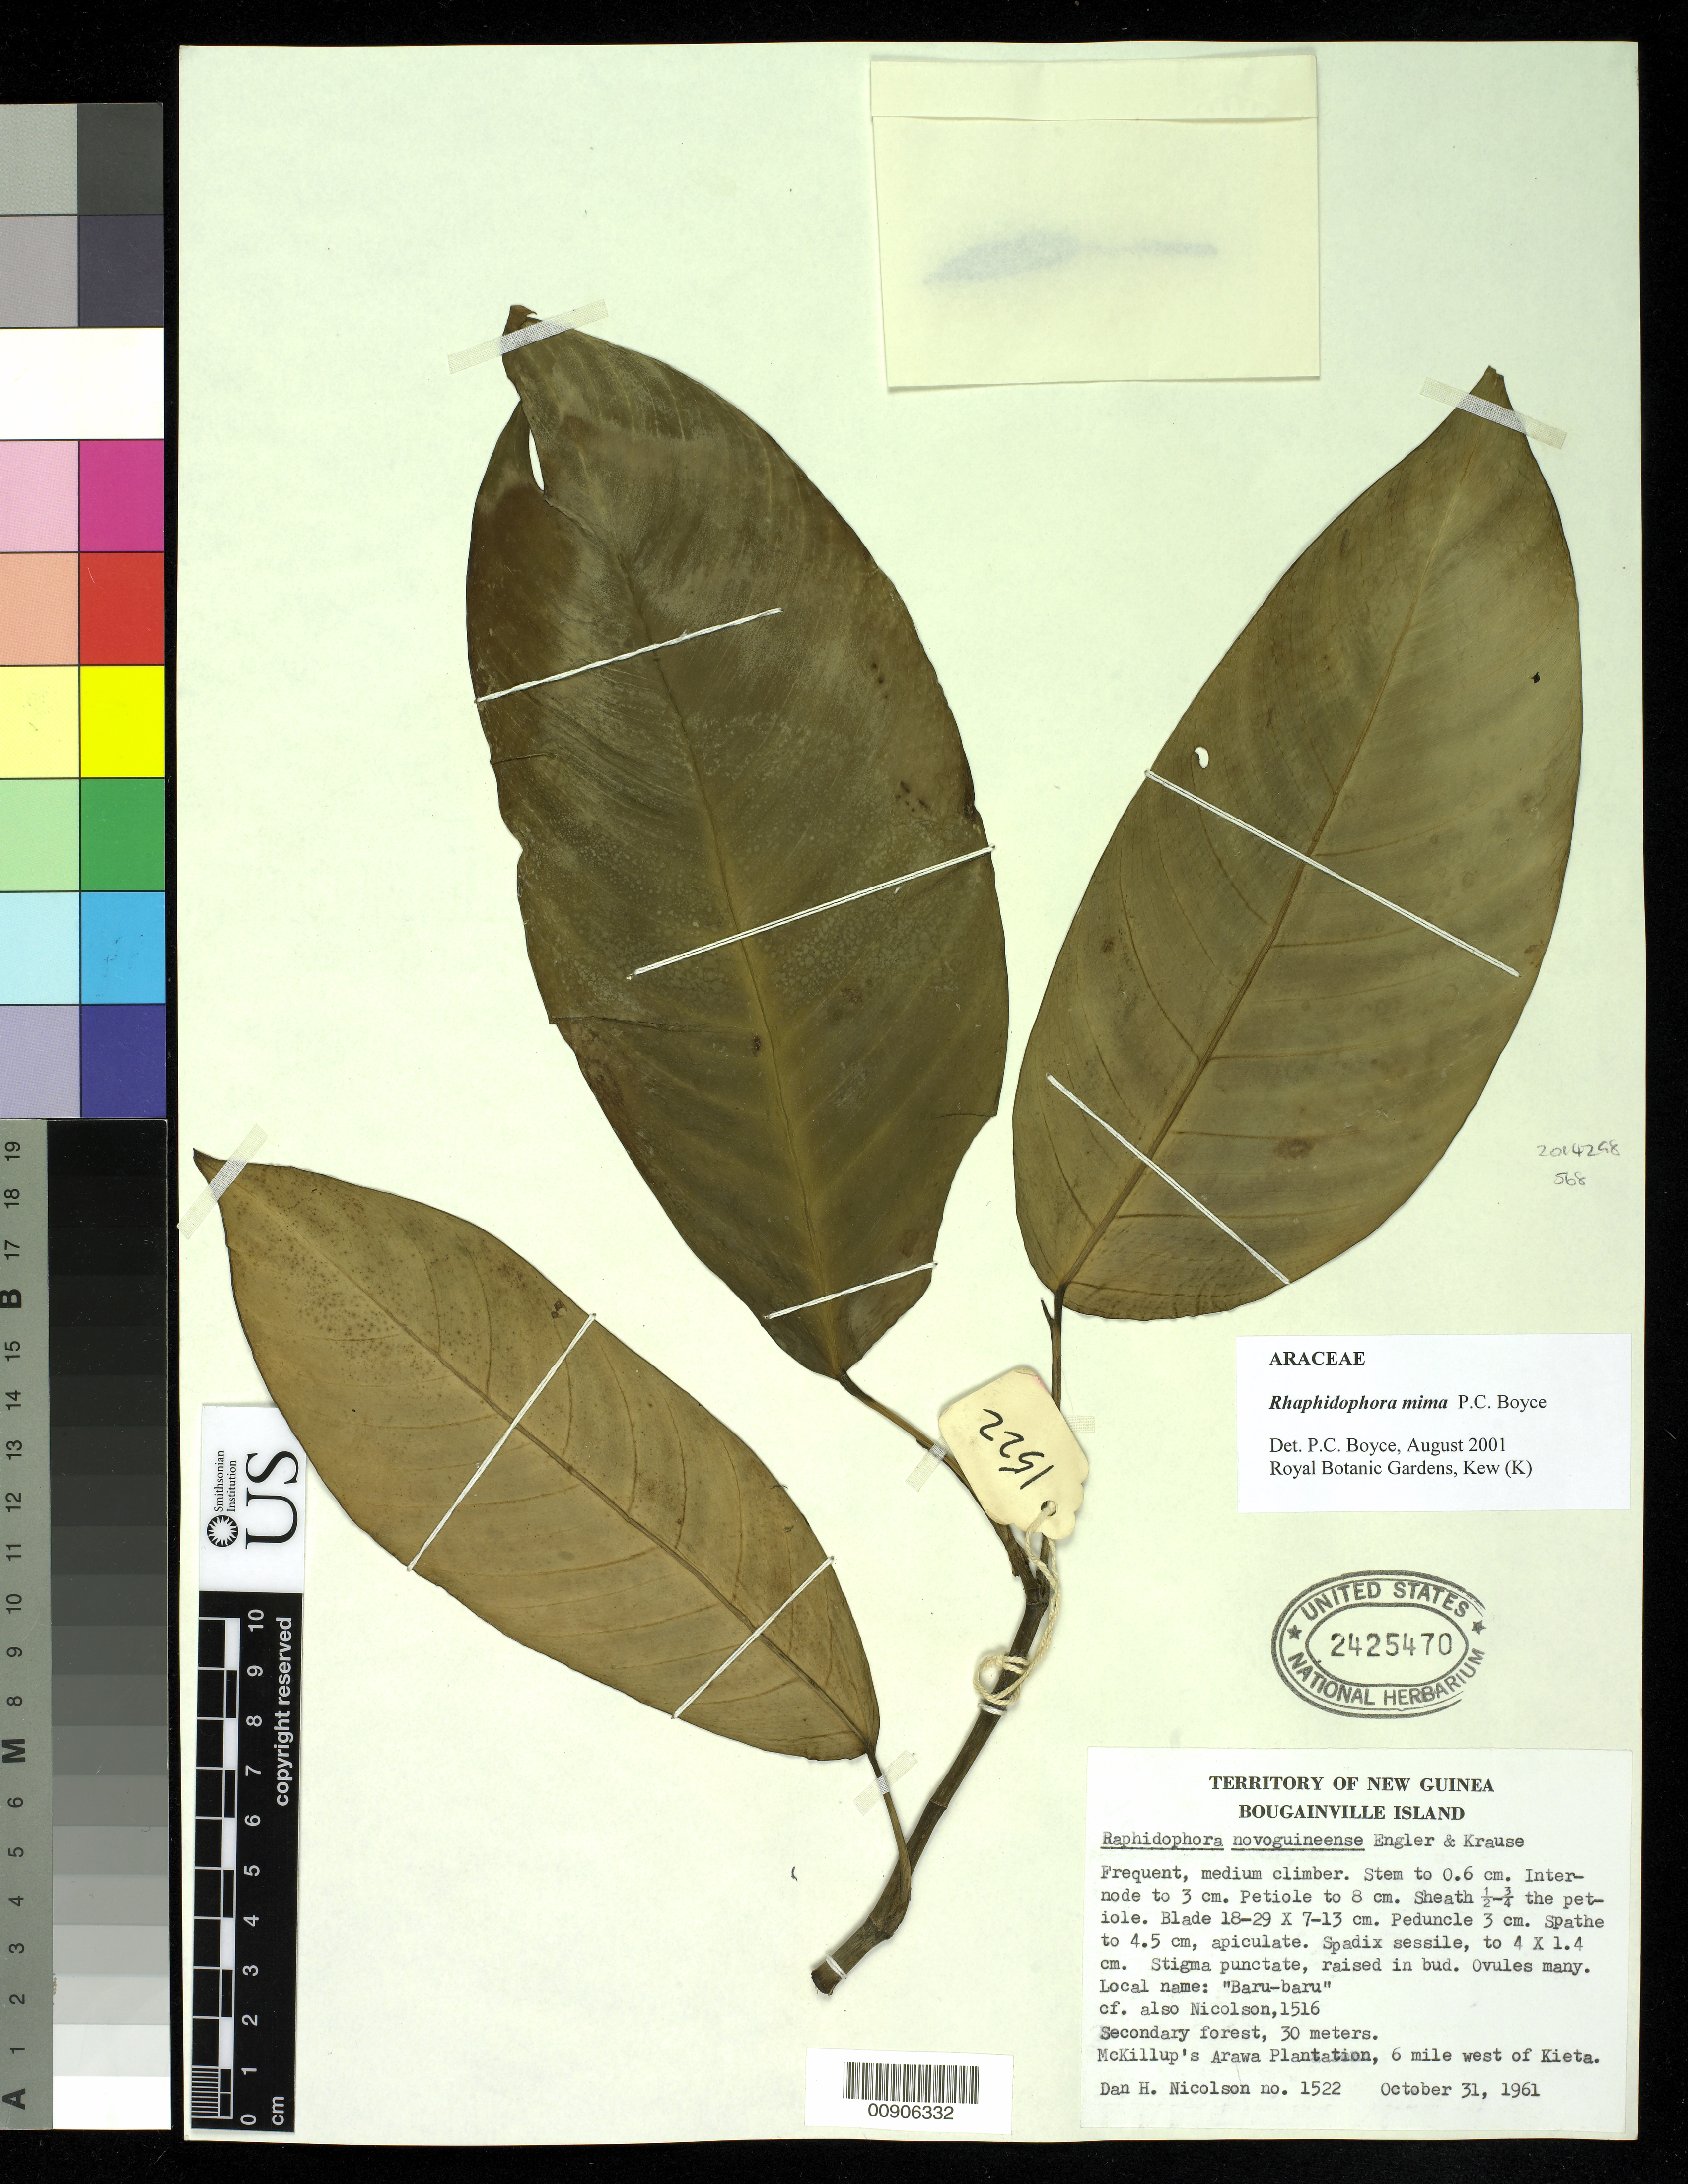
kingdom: Plantae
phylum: Tracheophyta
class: Liliopsida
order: Alismatales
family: Araceae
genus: Rhaphidophora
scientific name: Rhaphidophora novoguineensis Engl. orth. var.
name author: Engl.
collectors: D. H. Nicolson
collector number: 1522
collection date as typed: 31 Oct 1961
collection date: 1961-10-31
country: Papua New Guinea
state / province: Bougainville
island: Bougainville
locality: McKillup's Arawa Plantation, 6 miles W of Kieta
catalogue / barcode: US 2425470